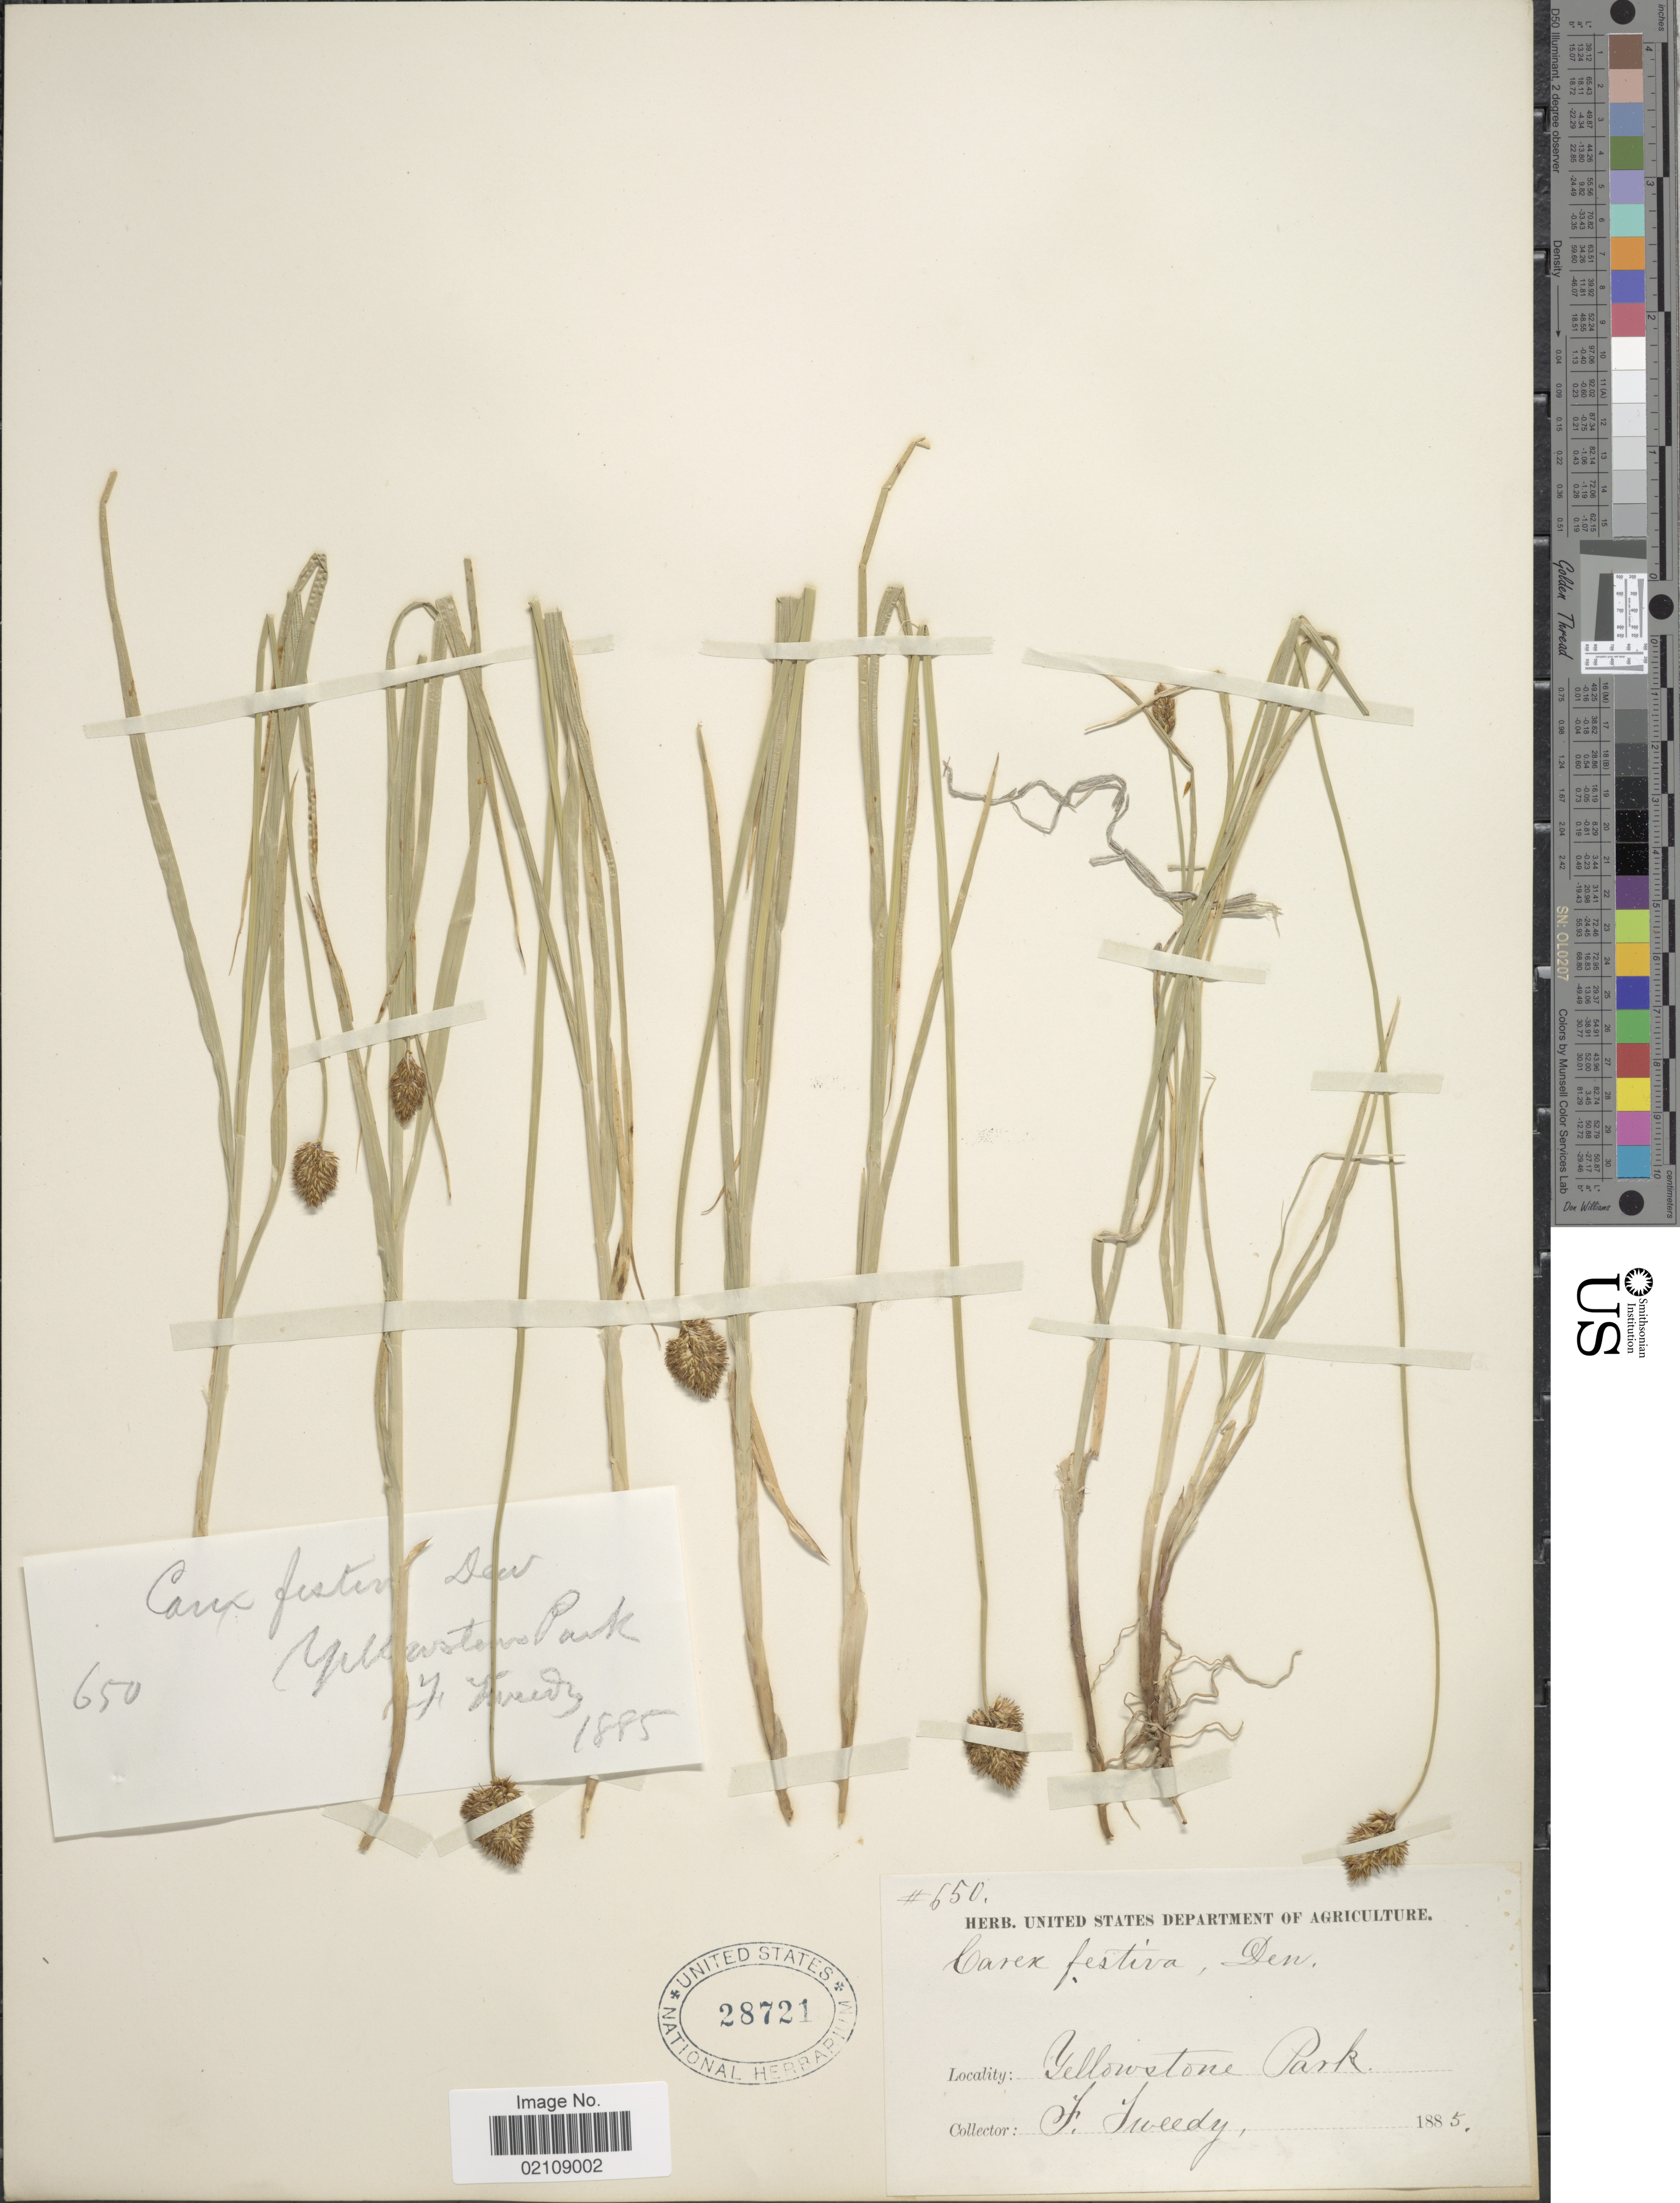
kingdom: Plantae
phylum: Tracheophyta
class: Liliopsida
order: Poales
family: Cyperaceae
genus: Carex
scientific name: Carex microptera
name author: Mack.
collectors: F. Tweedy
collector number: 650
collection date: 1885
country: United States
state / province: Wyoming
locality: Yellowstone Park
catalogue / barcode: US 28721